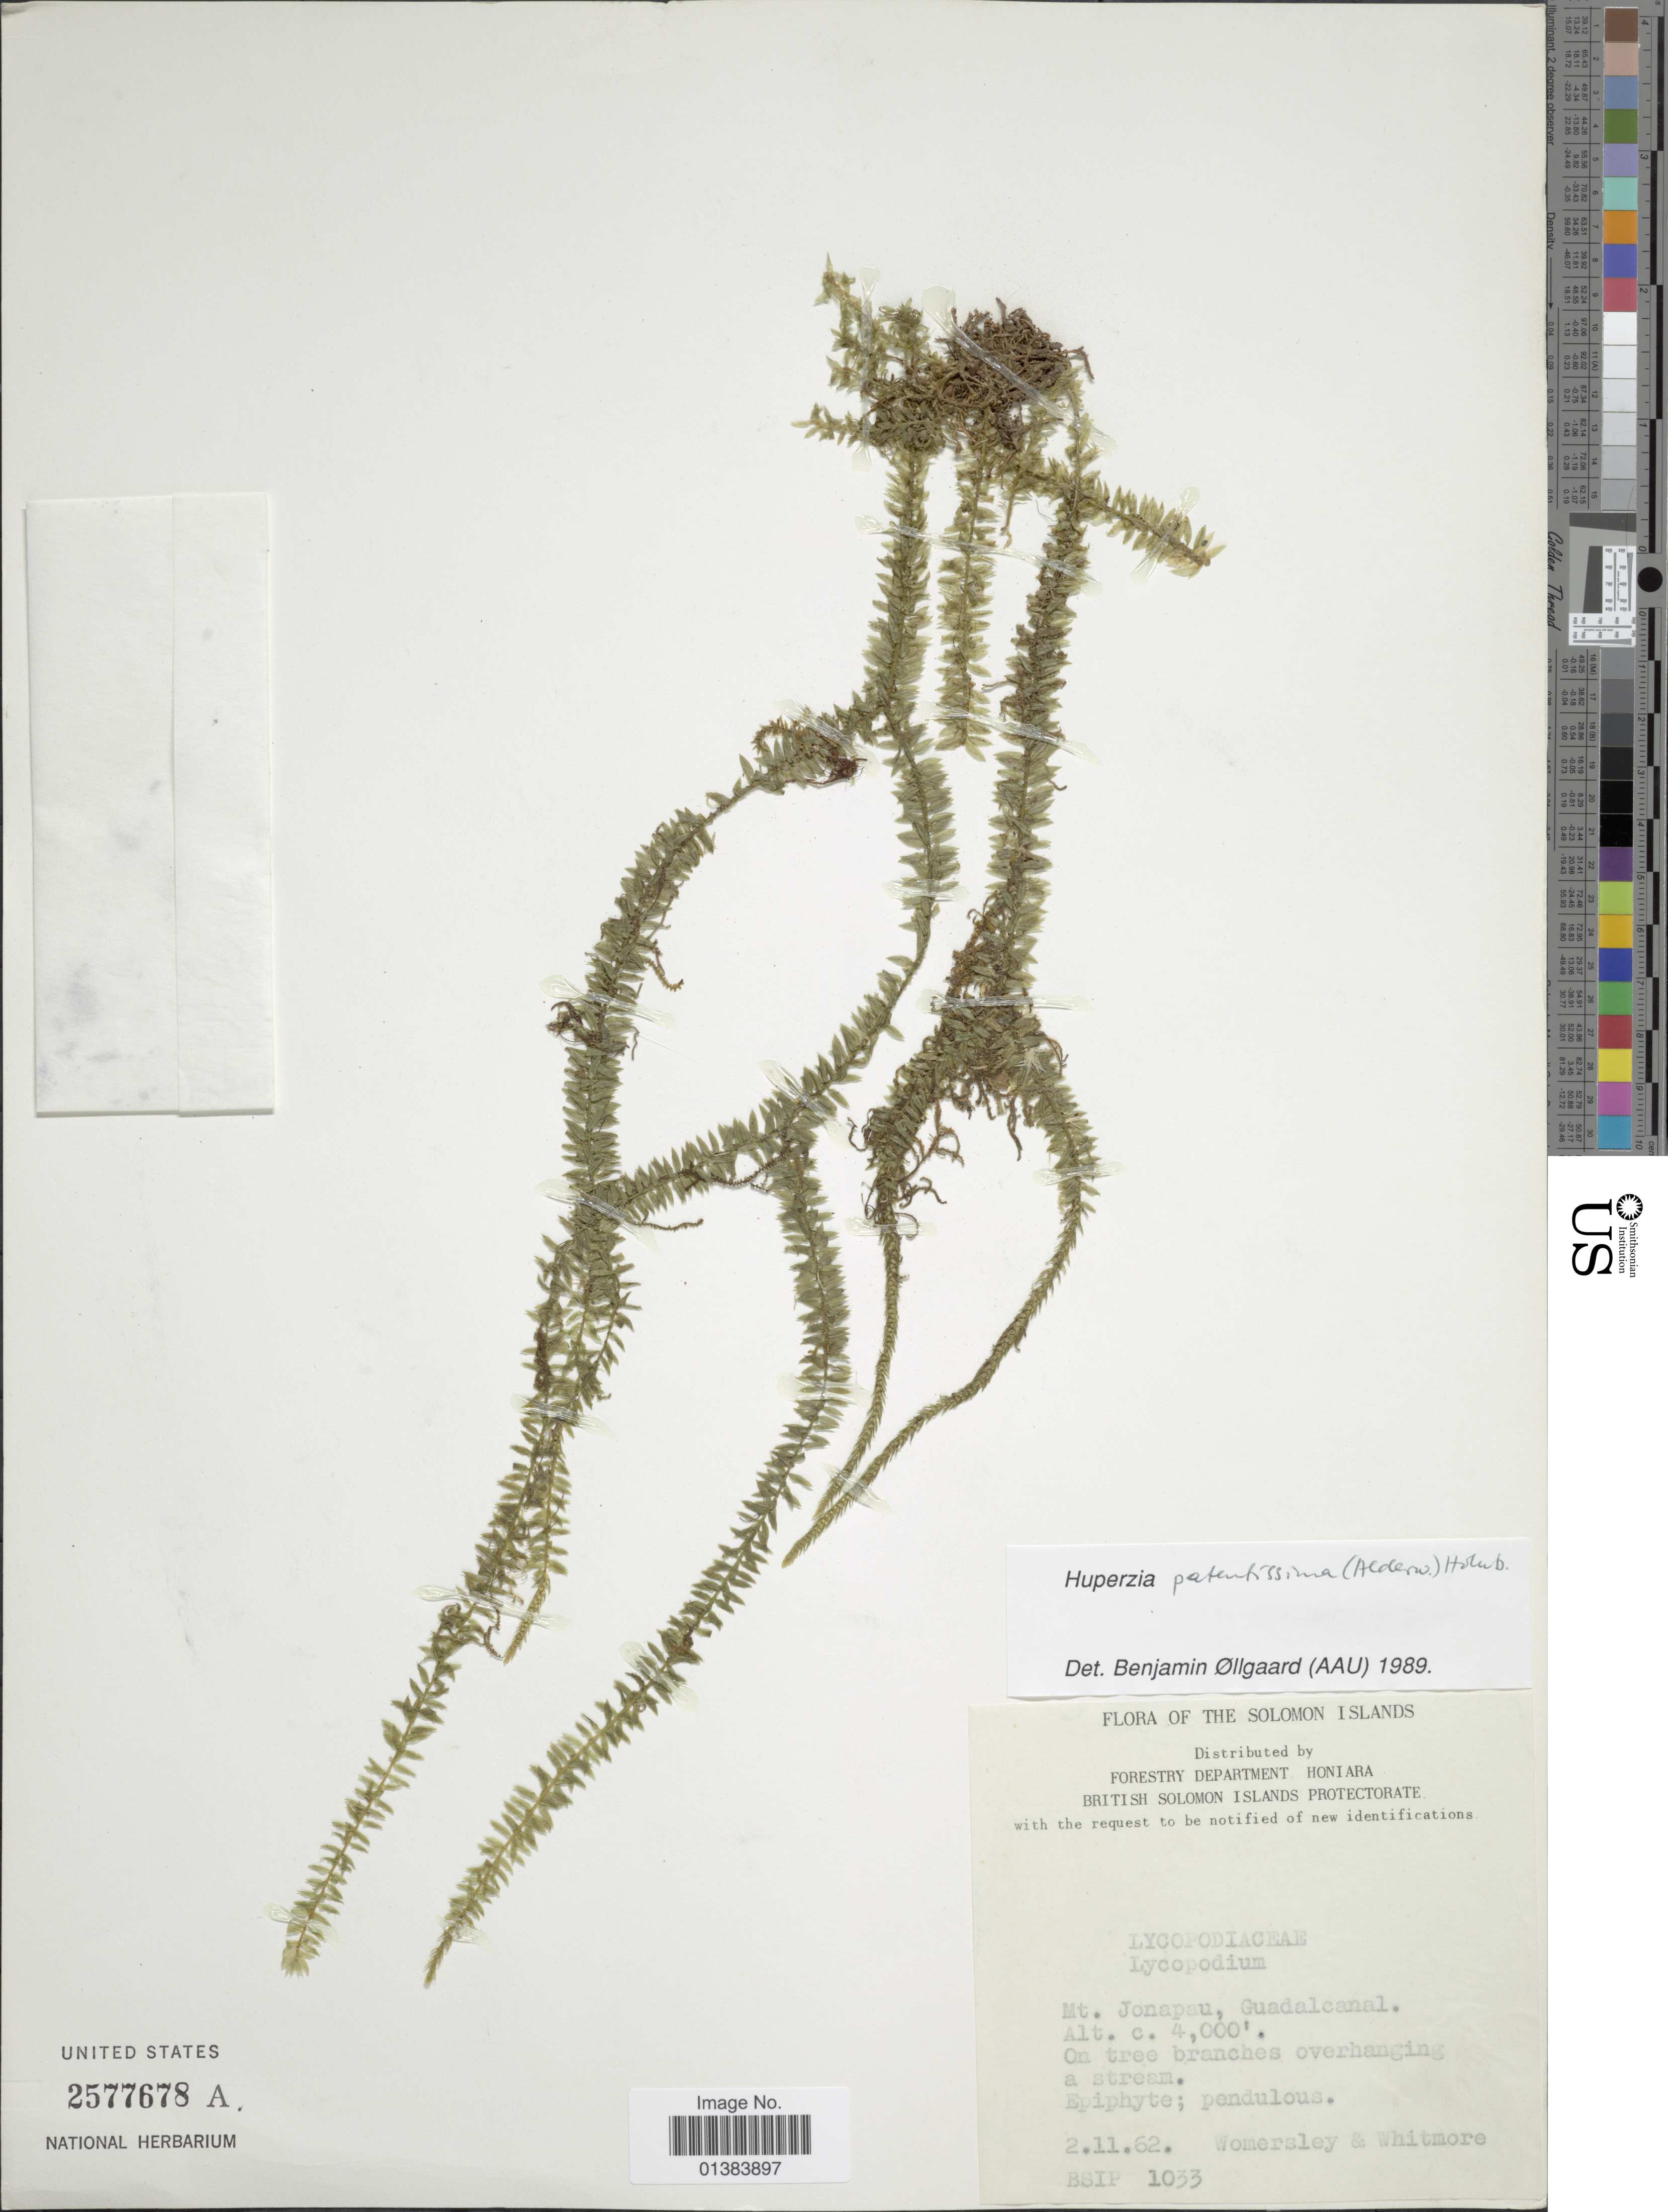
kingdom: Plantae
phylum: Tracheophyta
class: Lycopodiopsida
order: Lycopodiales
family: Lycopodiaceae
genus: Phlegmariurus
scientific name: Phlegmariurus patentissimus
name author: (Alderw.) A. R. Field & Bostock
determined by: Field, A. R.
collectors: Womersley & -. Whitmore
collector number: BSIP 1033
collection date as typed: Transcribed d/m/y: 2/11/62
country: Solomon Islands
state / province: Solomon Islands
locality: Mt. Jonapau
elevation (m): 1219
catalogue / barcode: US 2577678A